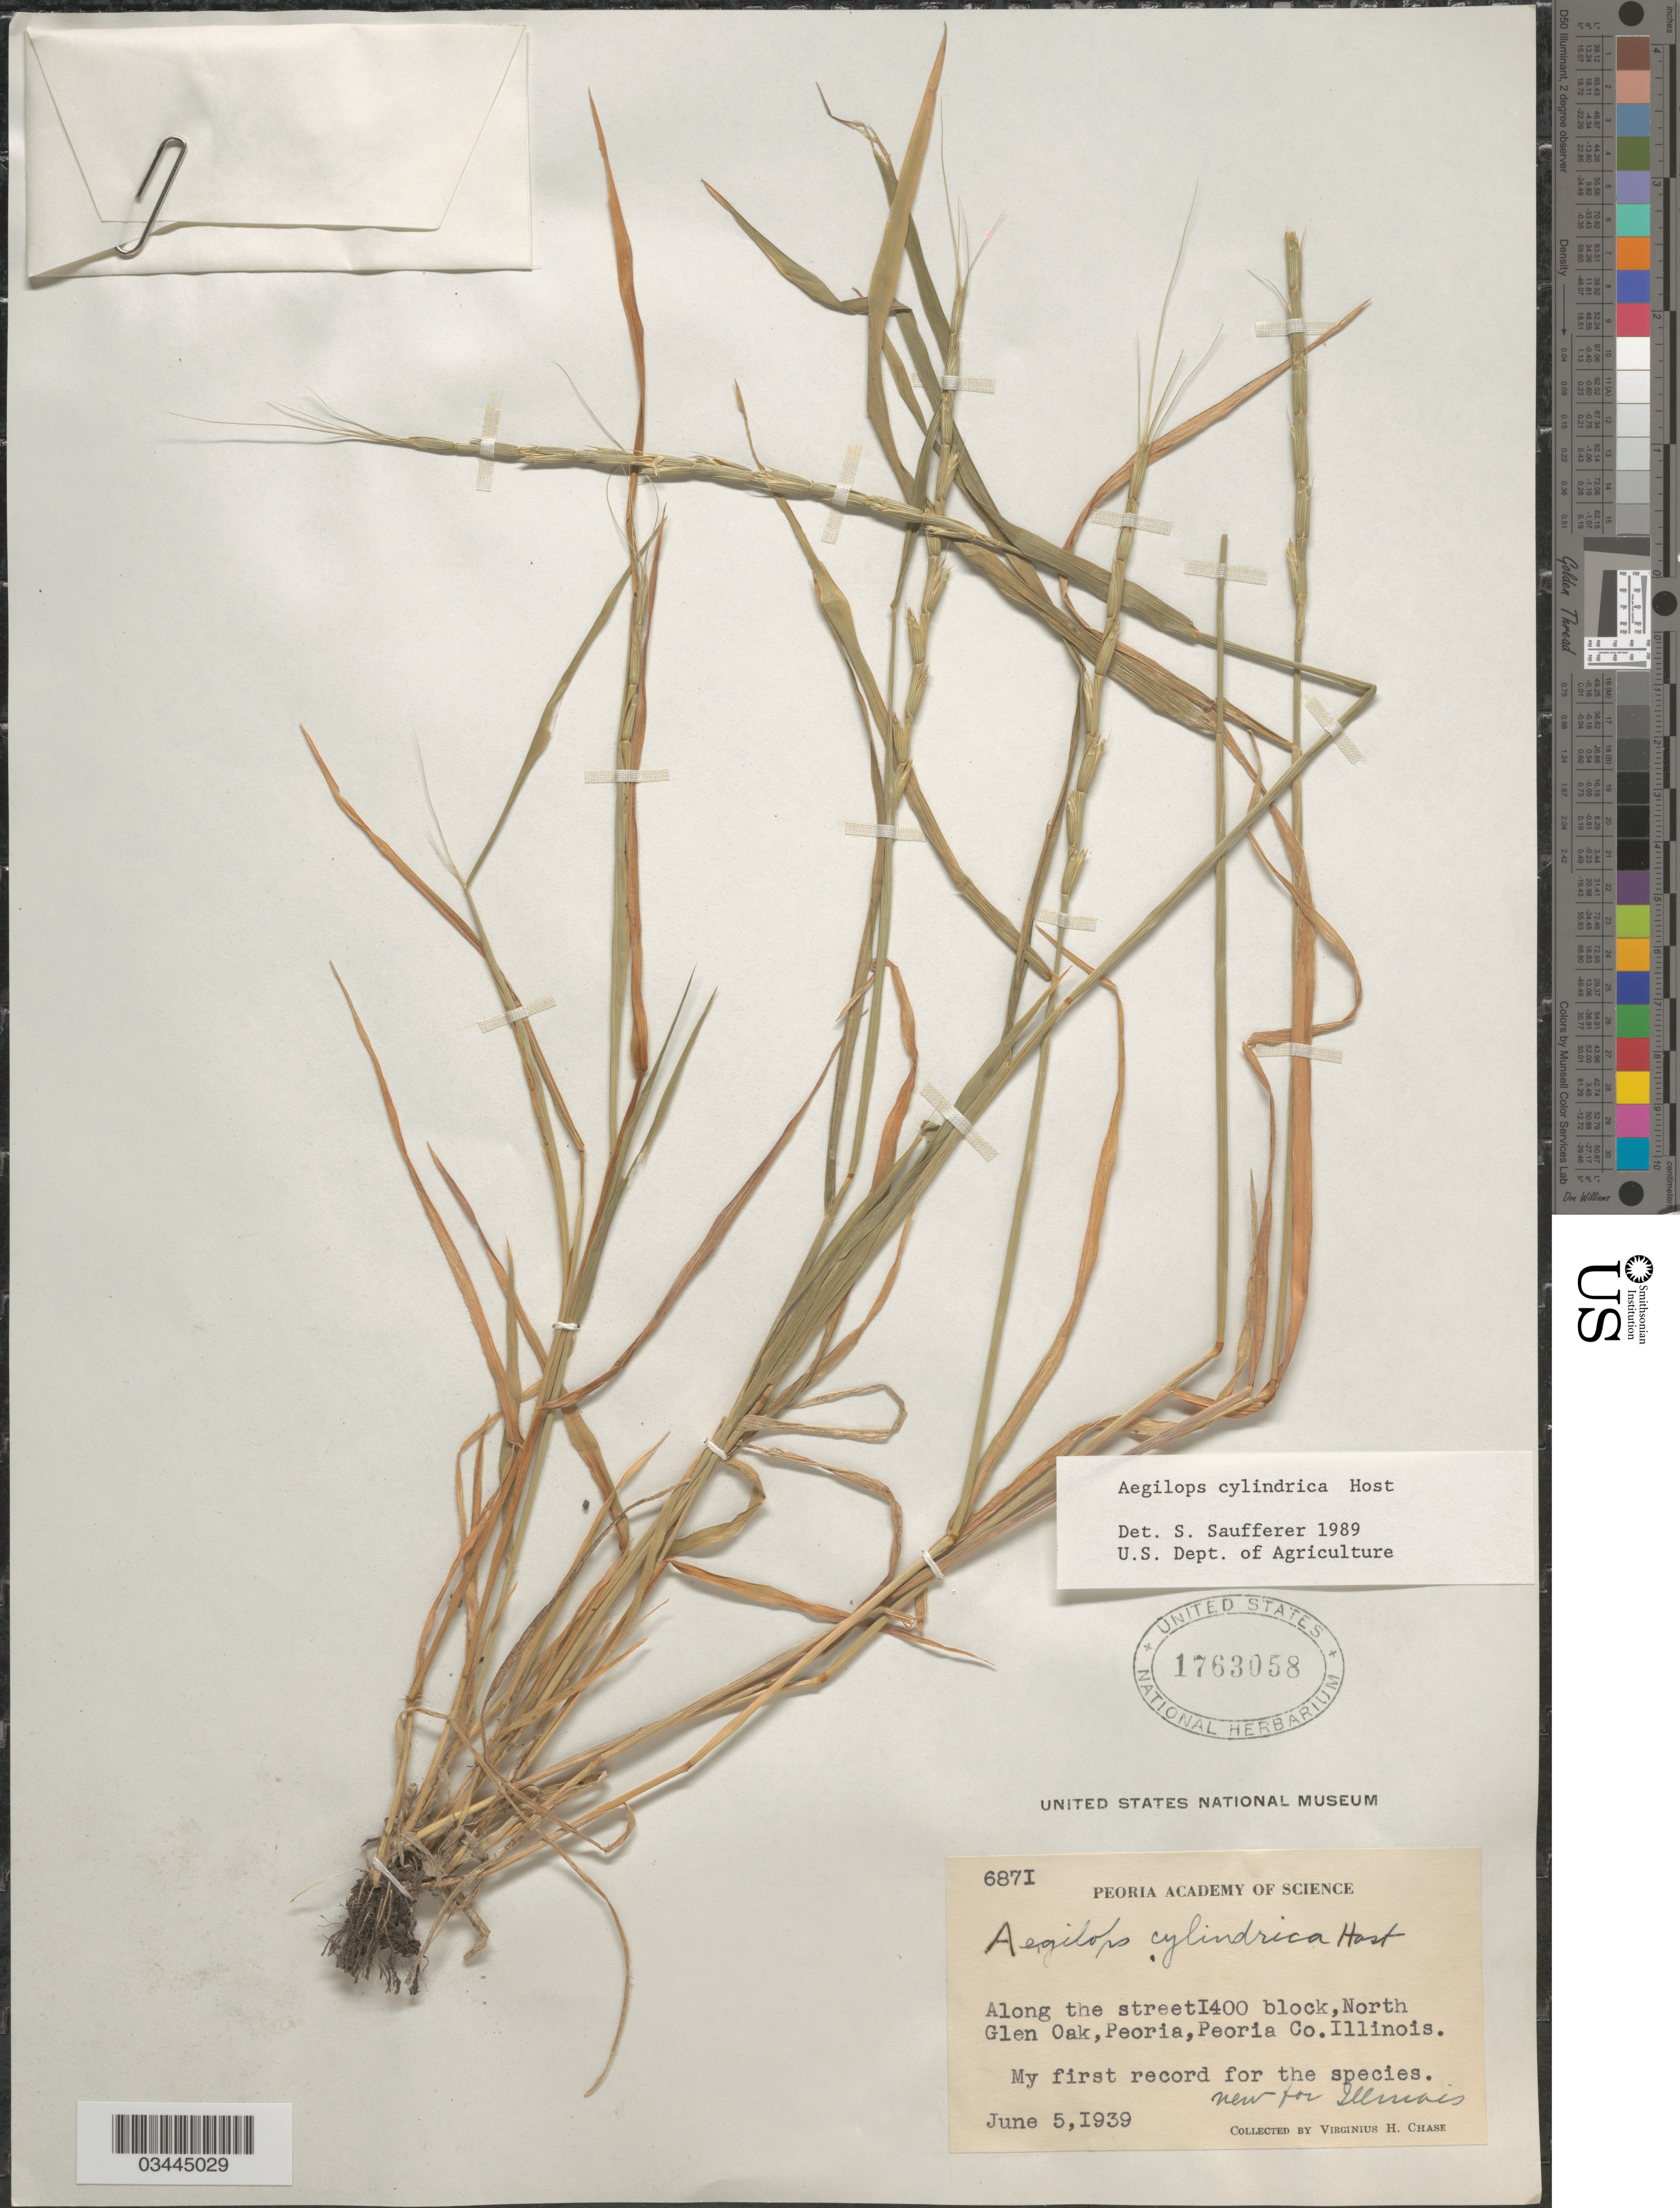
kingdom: Plantae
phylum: Tracheophyta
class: Liliopsida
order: Poales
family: Poaceae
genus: Aegilops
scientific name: Aegilops cylindrica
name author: Host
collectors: V. H. Chase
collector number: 6871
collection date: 1939-06-05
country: United States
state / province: Illinois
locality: Along the street 1400 block, North Glen Oak, Peoria, Peoria Co.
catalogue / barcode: US 1763058